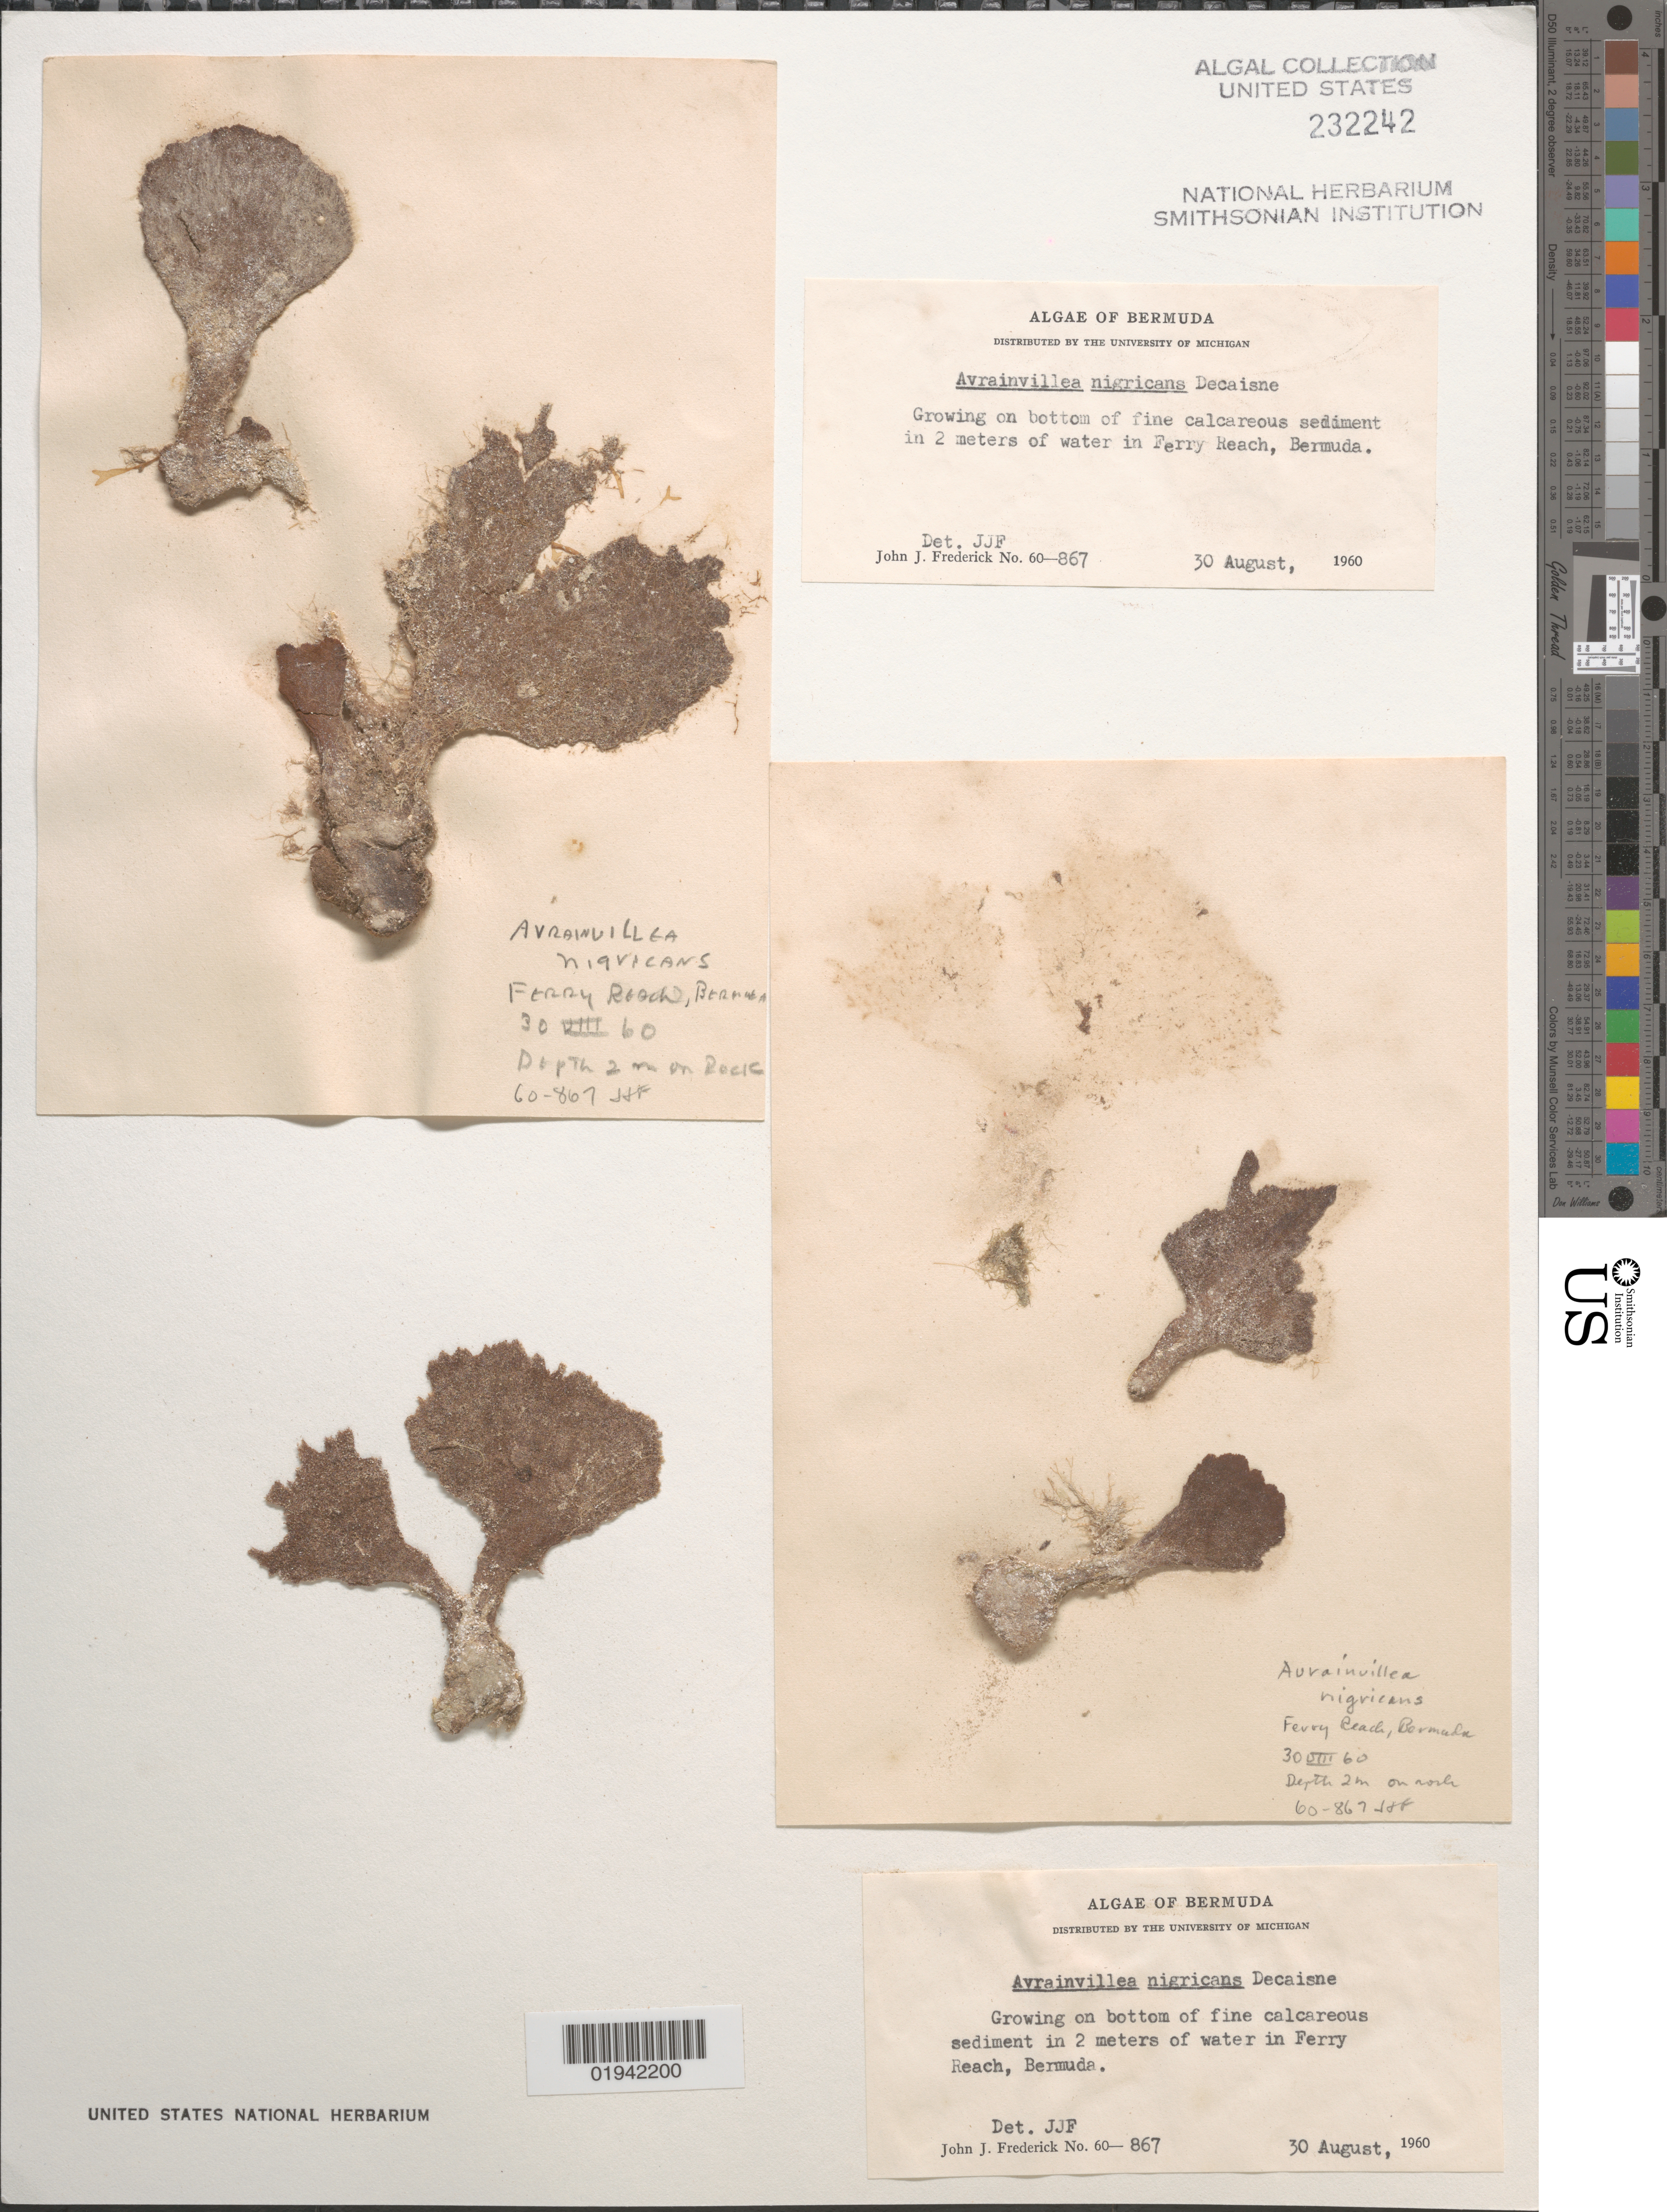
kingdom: Plantae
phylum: Chlorophyta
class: Ulvophyceae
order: Bryopsidales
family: Dichotomosiphonaceae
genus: Avrainvillea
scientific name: Avrainvillea nigricans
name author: Decne.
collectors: J. Frederick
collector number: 60-867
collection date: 1960-08-30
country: Bermuda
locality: Growing on bottom of fine calcareous sediment in 2 meters of water in Ferry Reach.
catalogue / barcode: US 232242